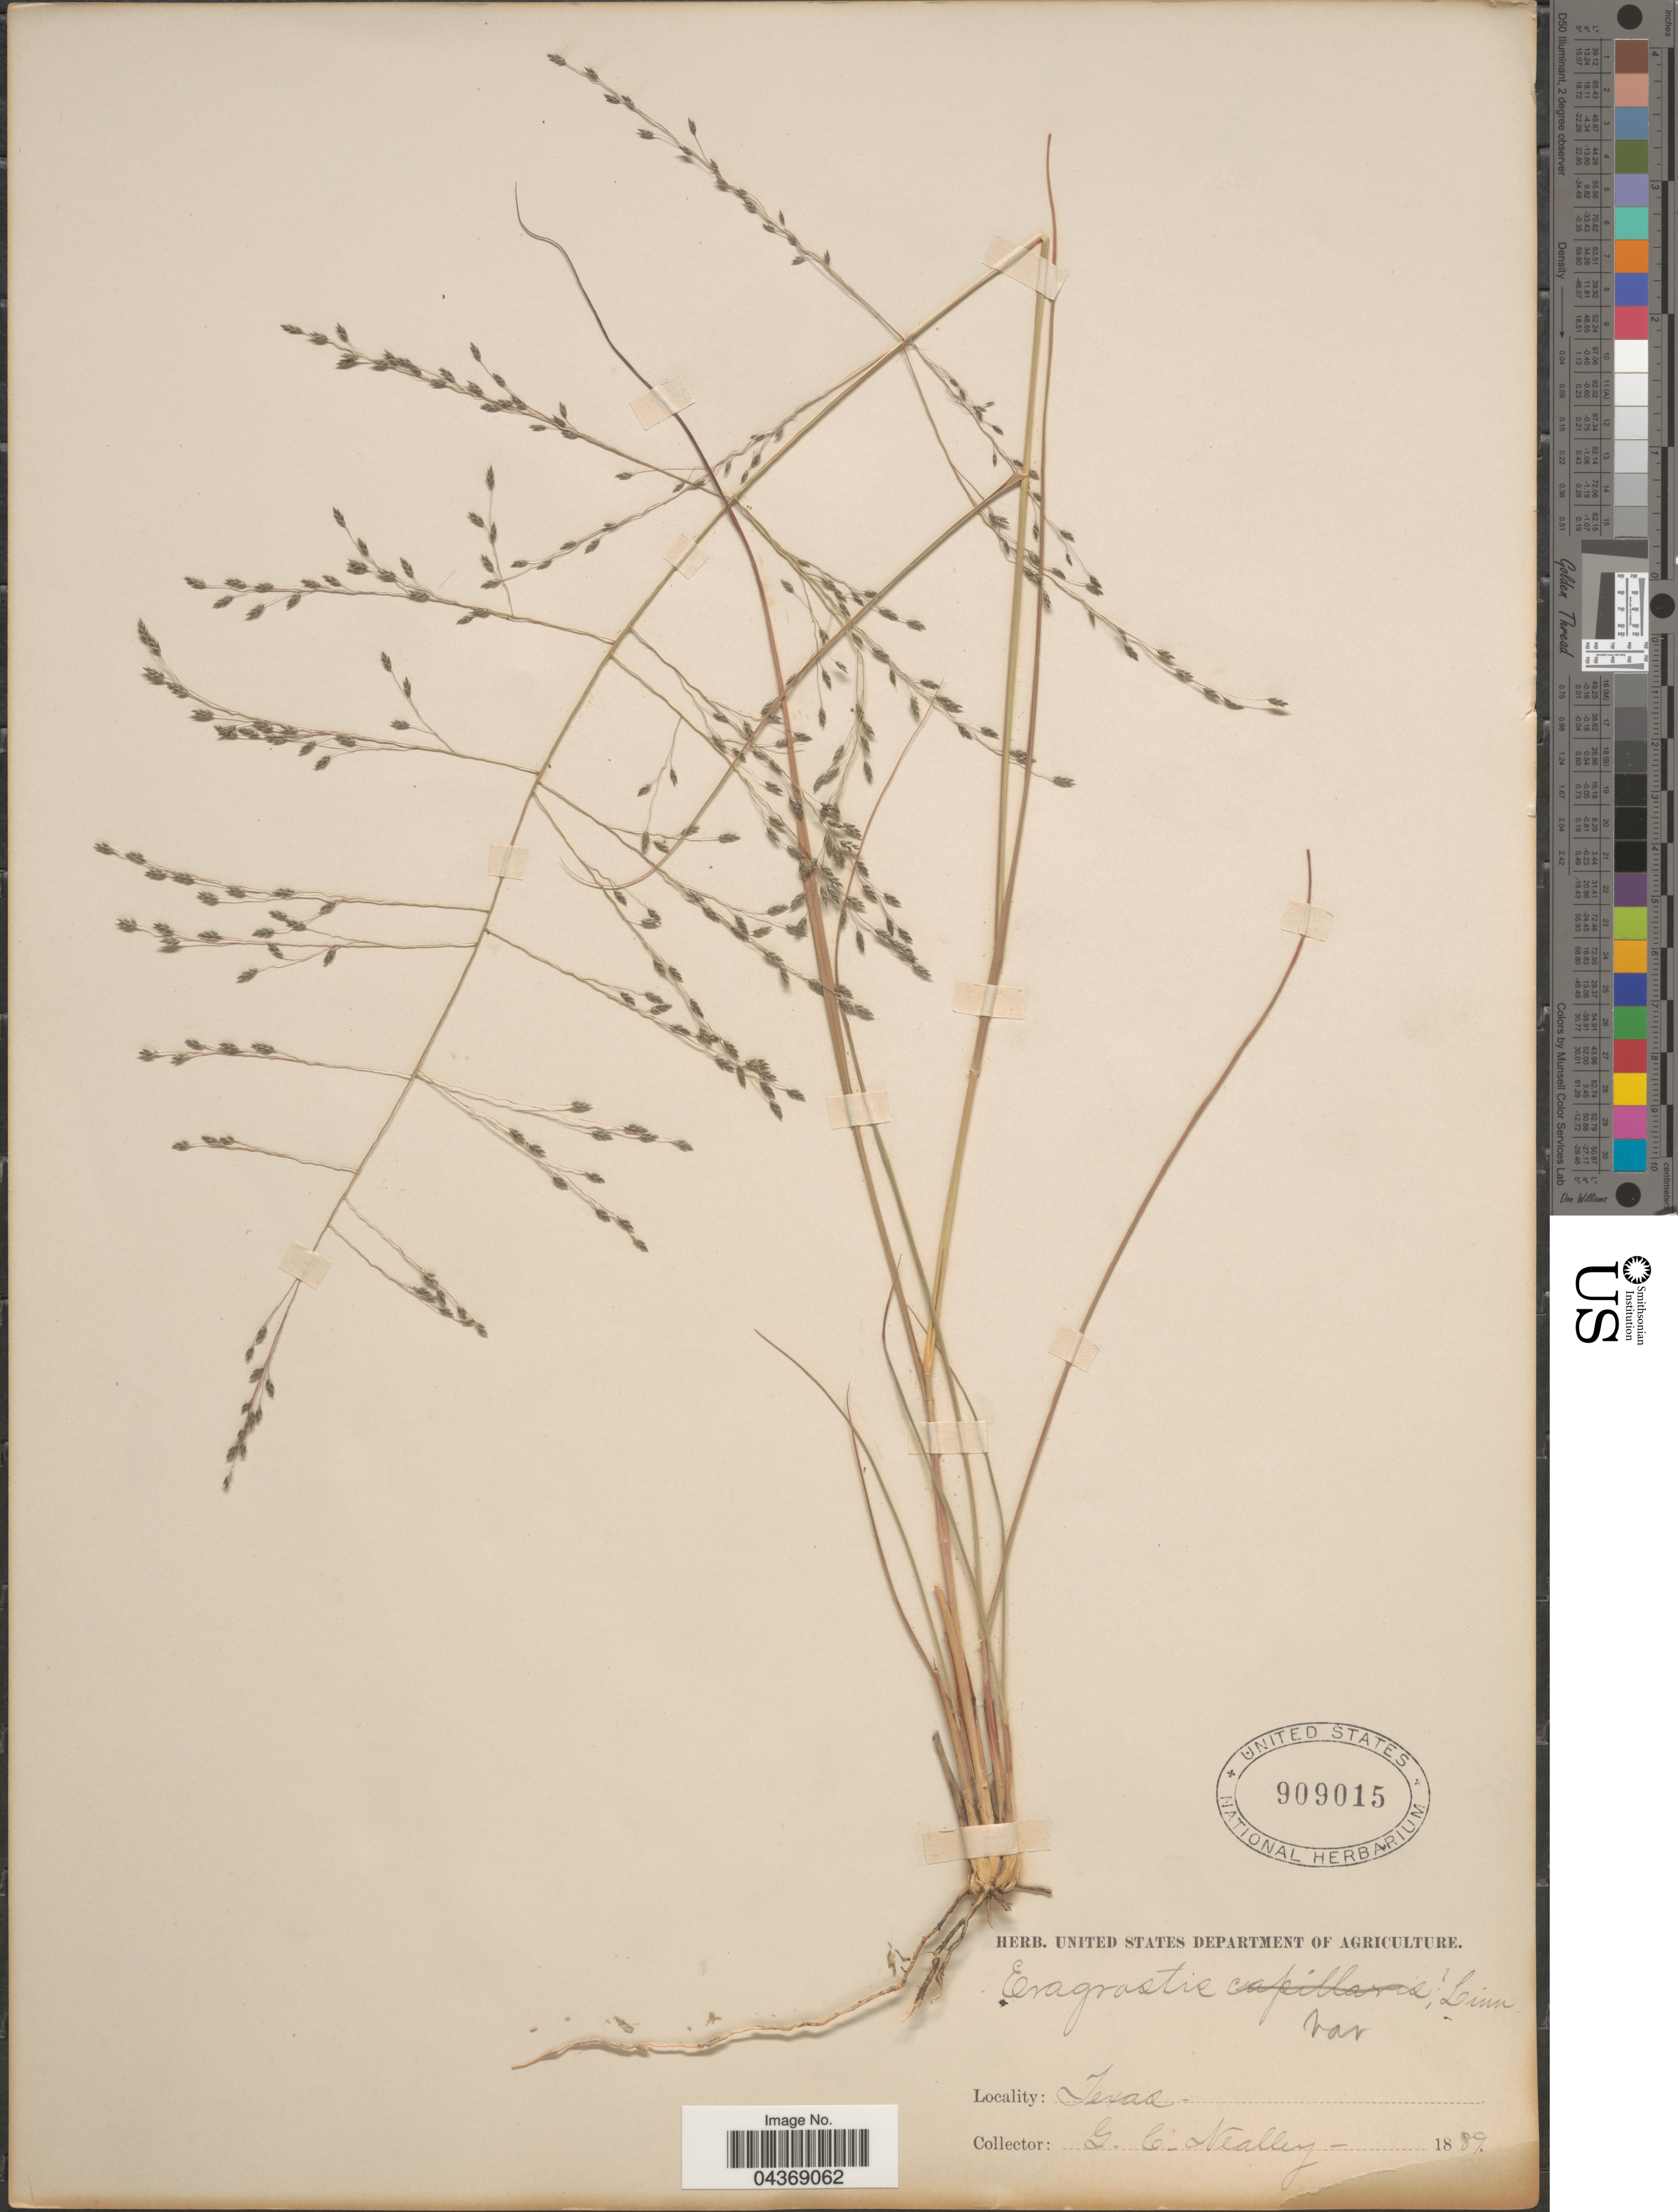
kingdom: Plantae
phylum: Tracheophyta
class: Liliopsida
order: Poales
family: Poaceae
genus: Eragrostis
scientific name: Eragrostis intermedia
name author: Hitchc.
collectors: G. C. Nealley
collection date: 1889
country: United States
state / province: Texas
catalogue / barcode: US 909015